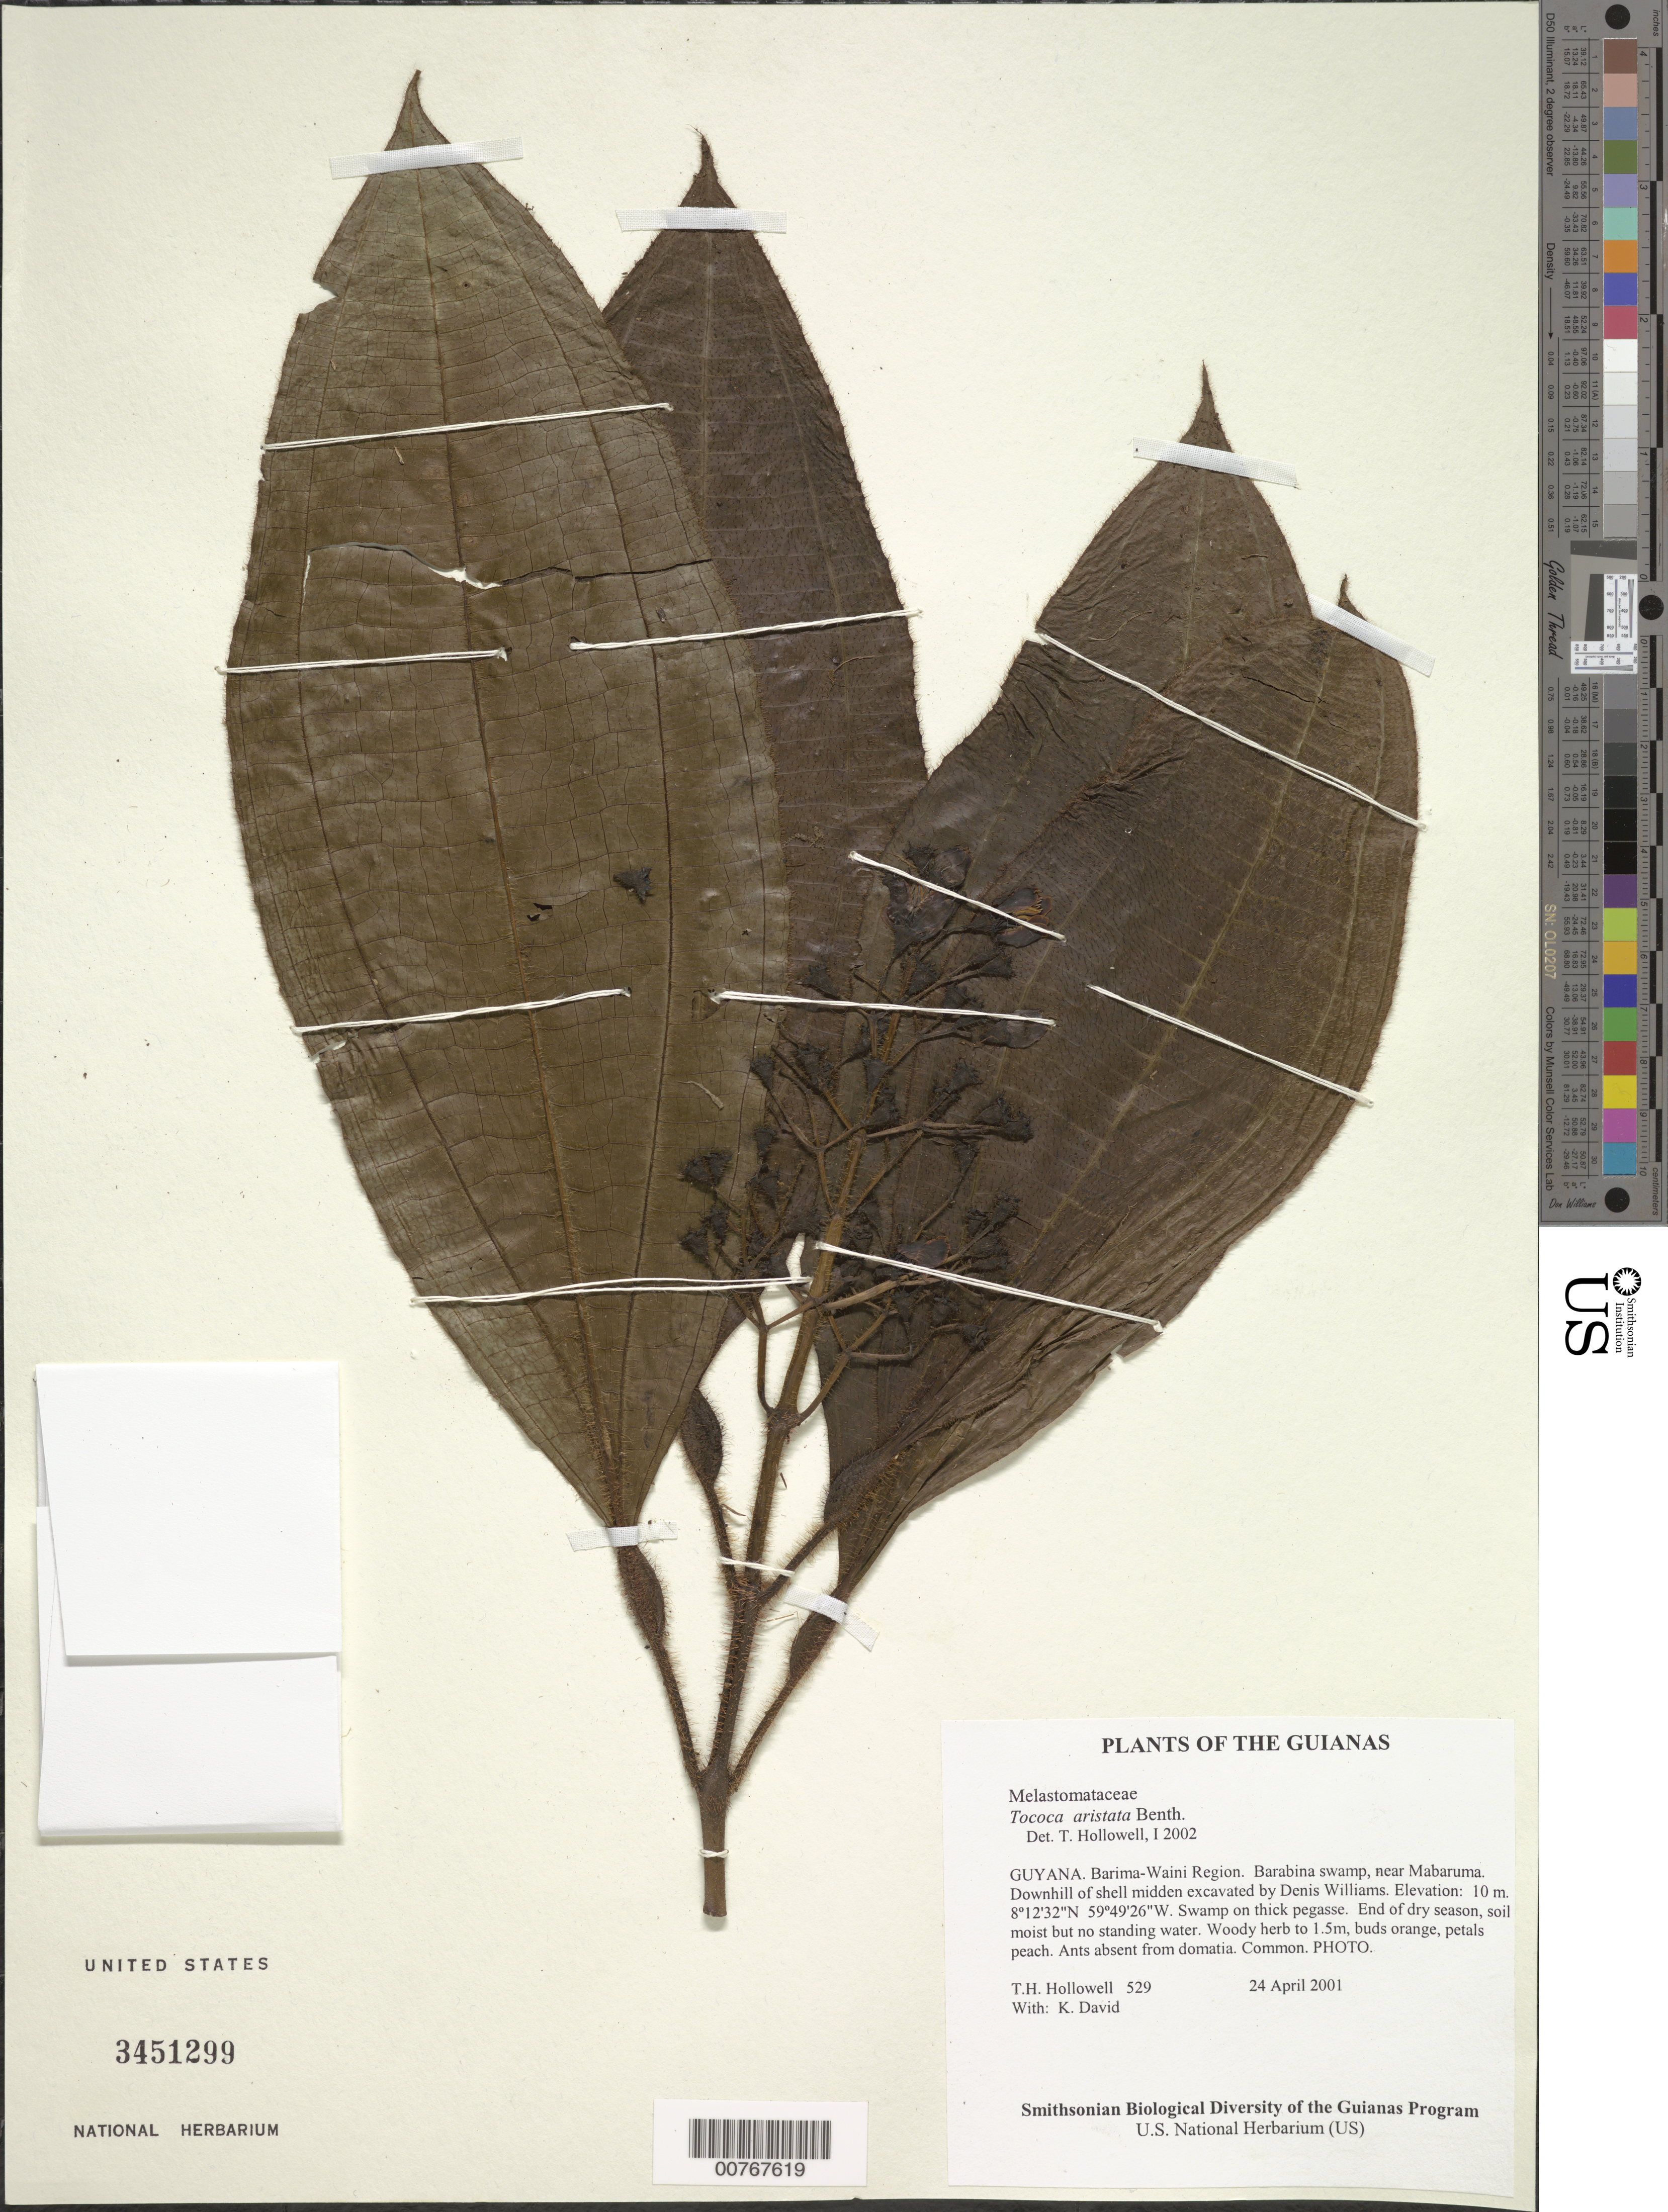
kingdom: Plantae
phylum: Tracheophyta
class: Magnoliopsida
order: Myrtales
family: Melastomataceae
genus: Tococa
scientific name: Tococa aristata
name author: Benth.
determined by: Hollowell, T. H., (BOT), Smithsonian Institution - National Museum of Natural History (UNITED STATES)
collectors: T. Hollowell & K. David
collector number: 529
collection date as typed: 24 April 2001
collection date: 2001-04-24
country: Guyana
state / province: Barima-Waini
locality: Barabina swamp, near Mabaruma. Downhill of shell midden excavated by Denis Williams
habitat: Swamp on thick pegasse. End of dry season, soil moist but no standing water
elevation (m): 10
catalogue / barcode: US 3451299